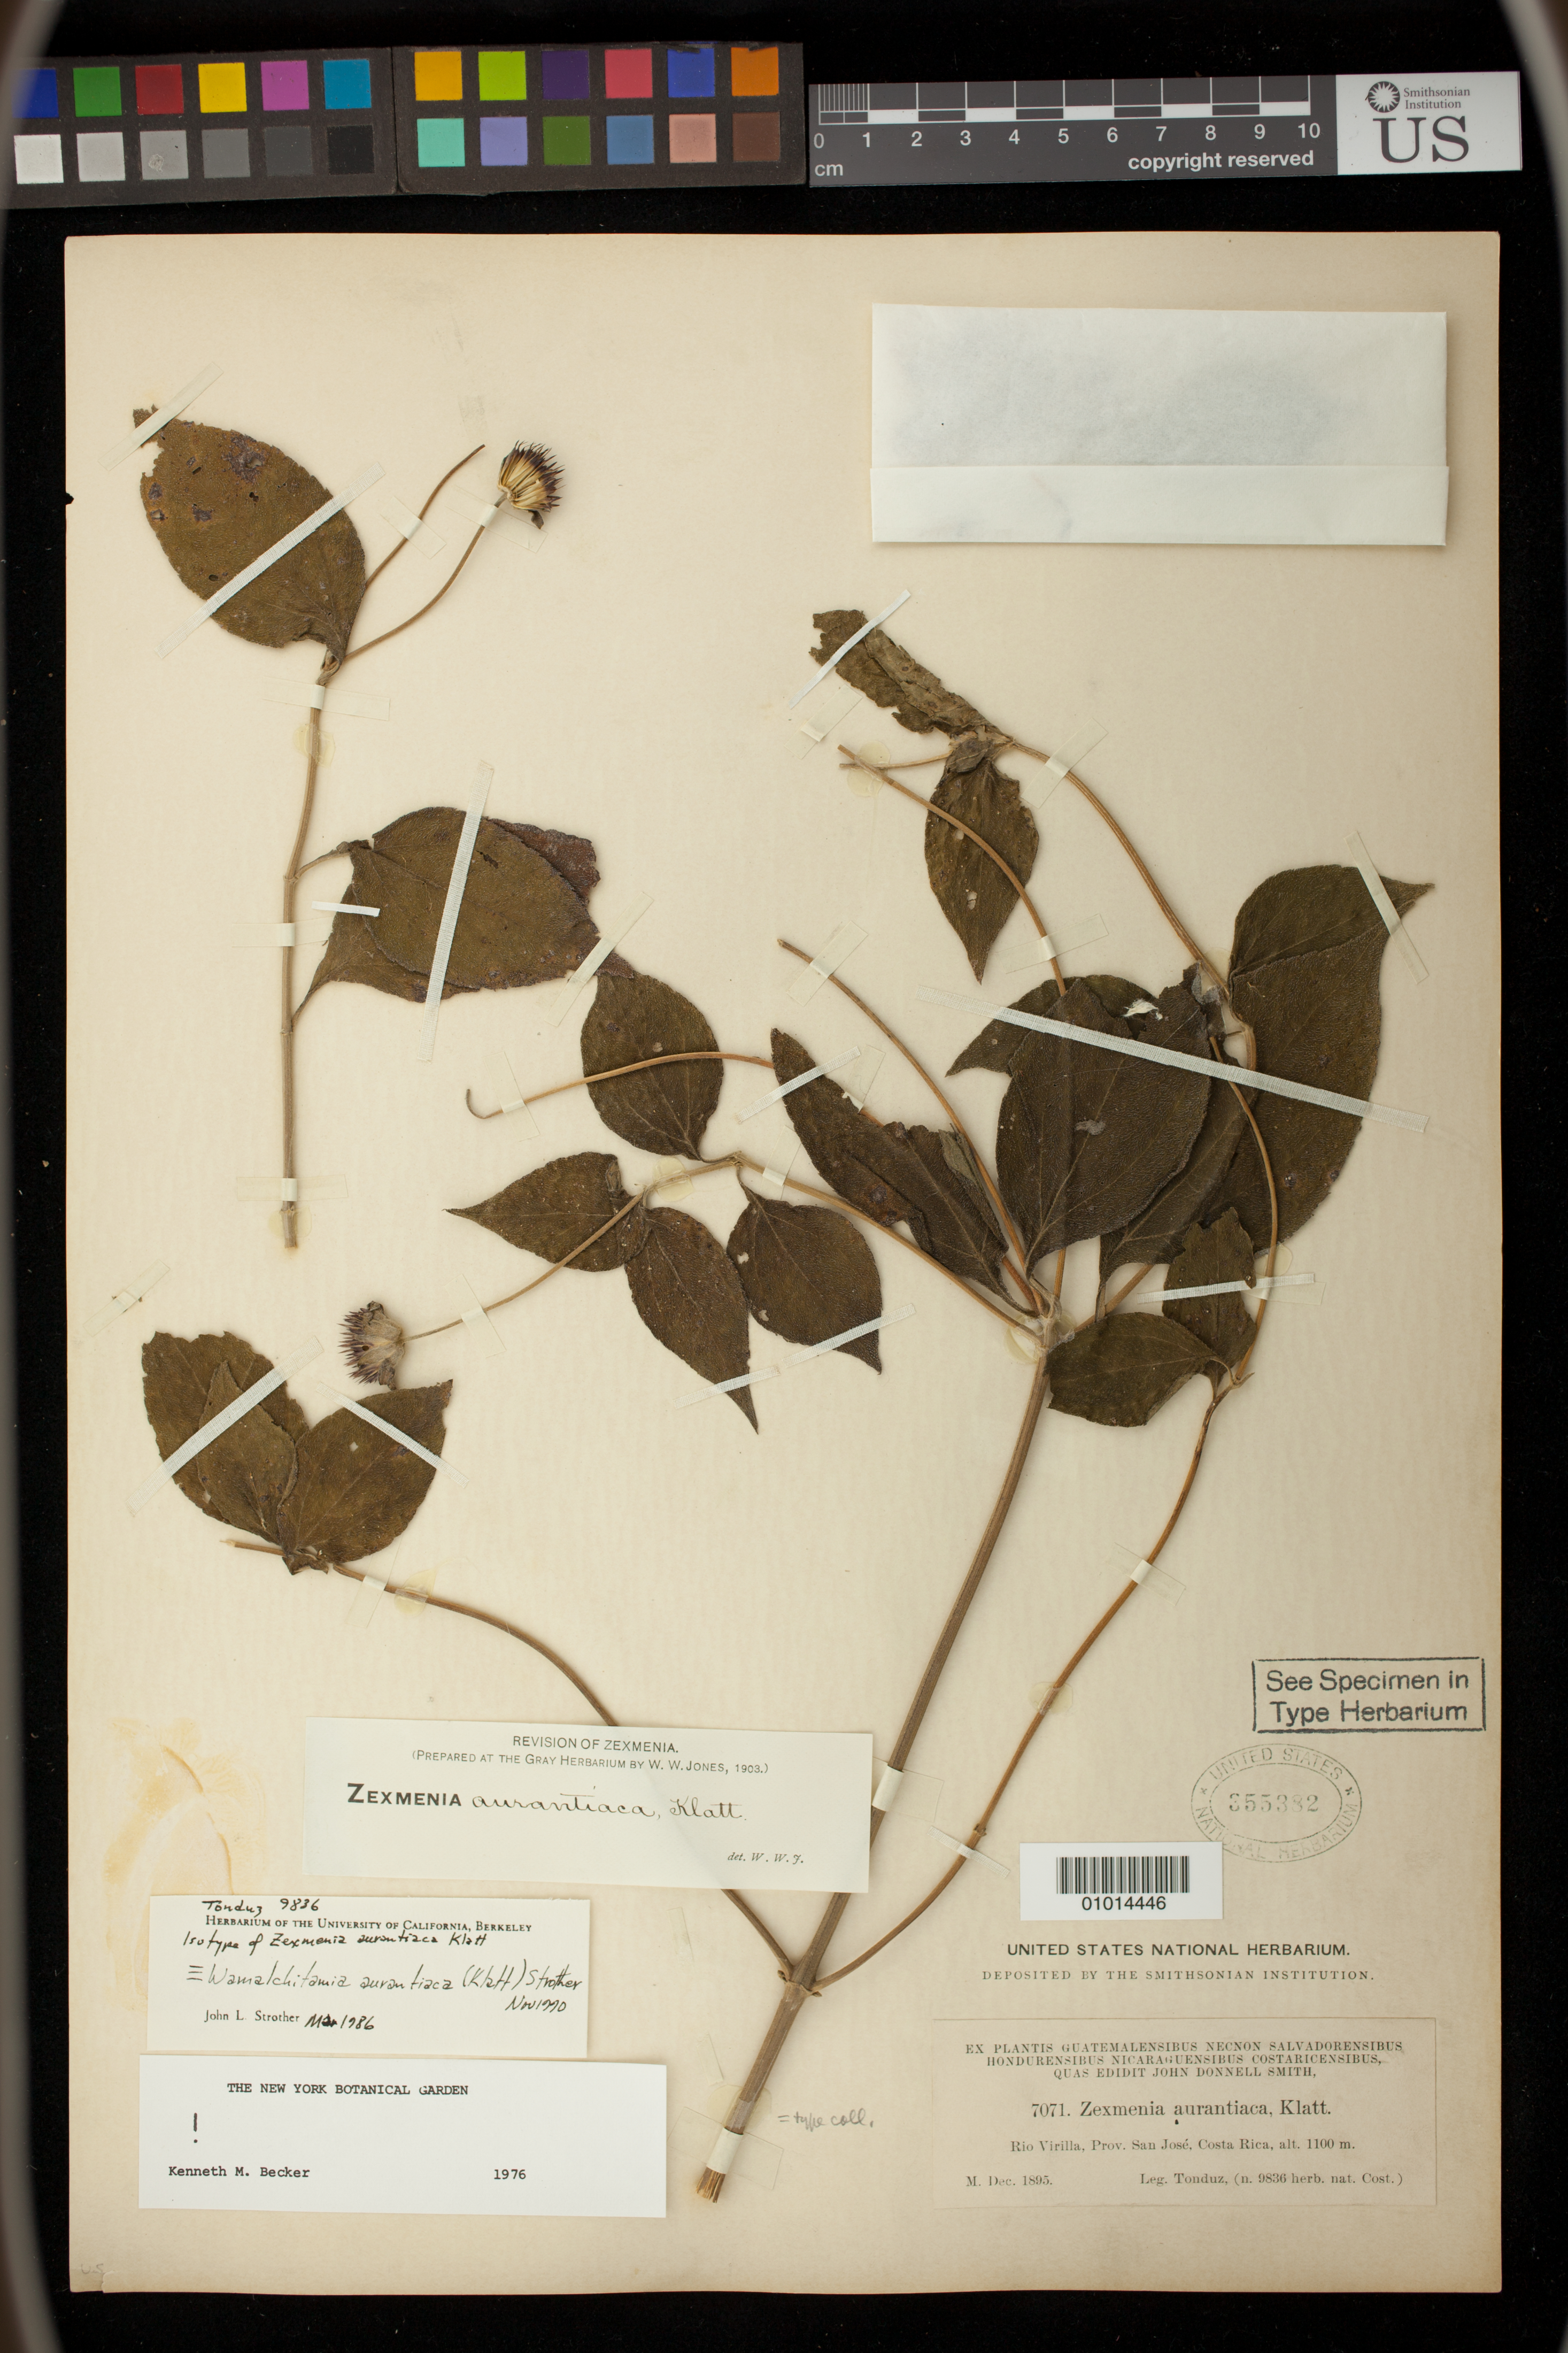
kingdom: Plantae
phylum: Tracheophyta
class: Magnoliopsida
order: Asterales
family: Asteraceae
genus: Zexmenia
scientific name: Zexmenia aurantica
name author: Klatt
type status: Isotype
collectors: A. Tonduz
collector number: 9836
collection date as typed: Dec 1895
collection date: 1895-12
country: Costa Rica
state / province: San José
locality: Rio Virilla.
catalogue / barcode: US 355382